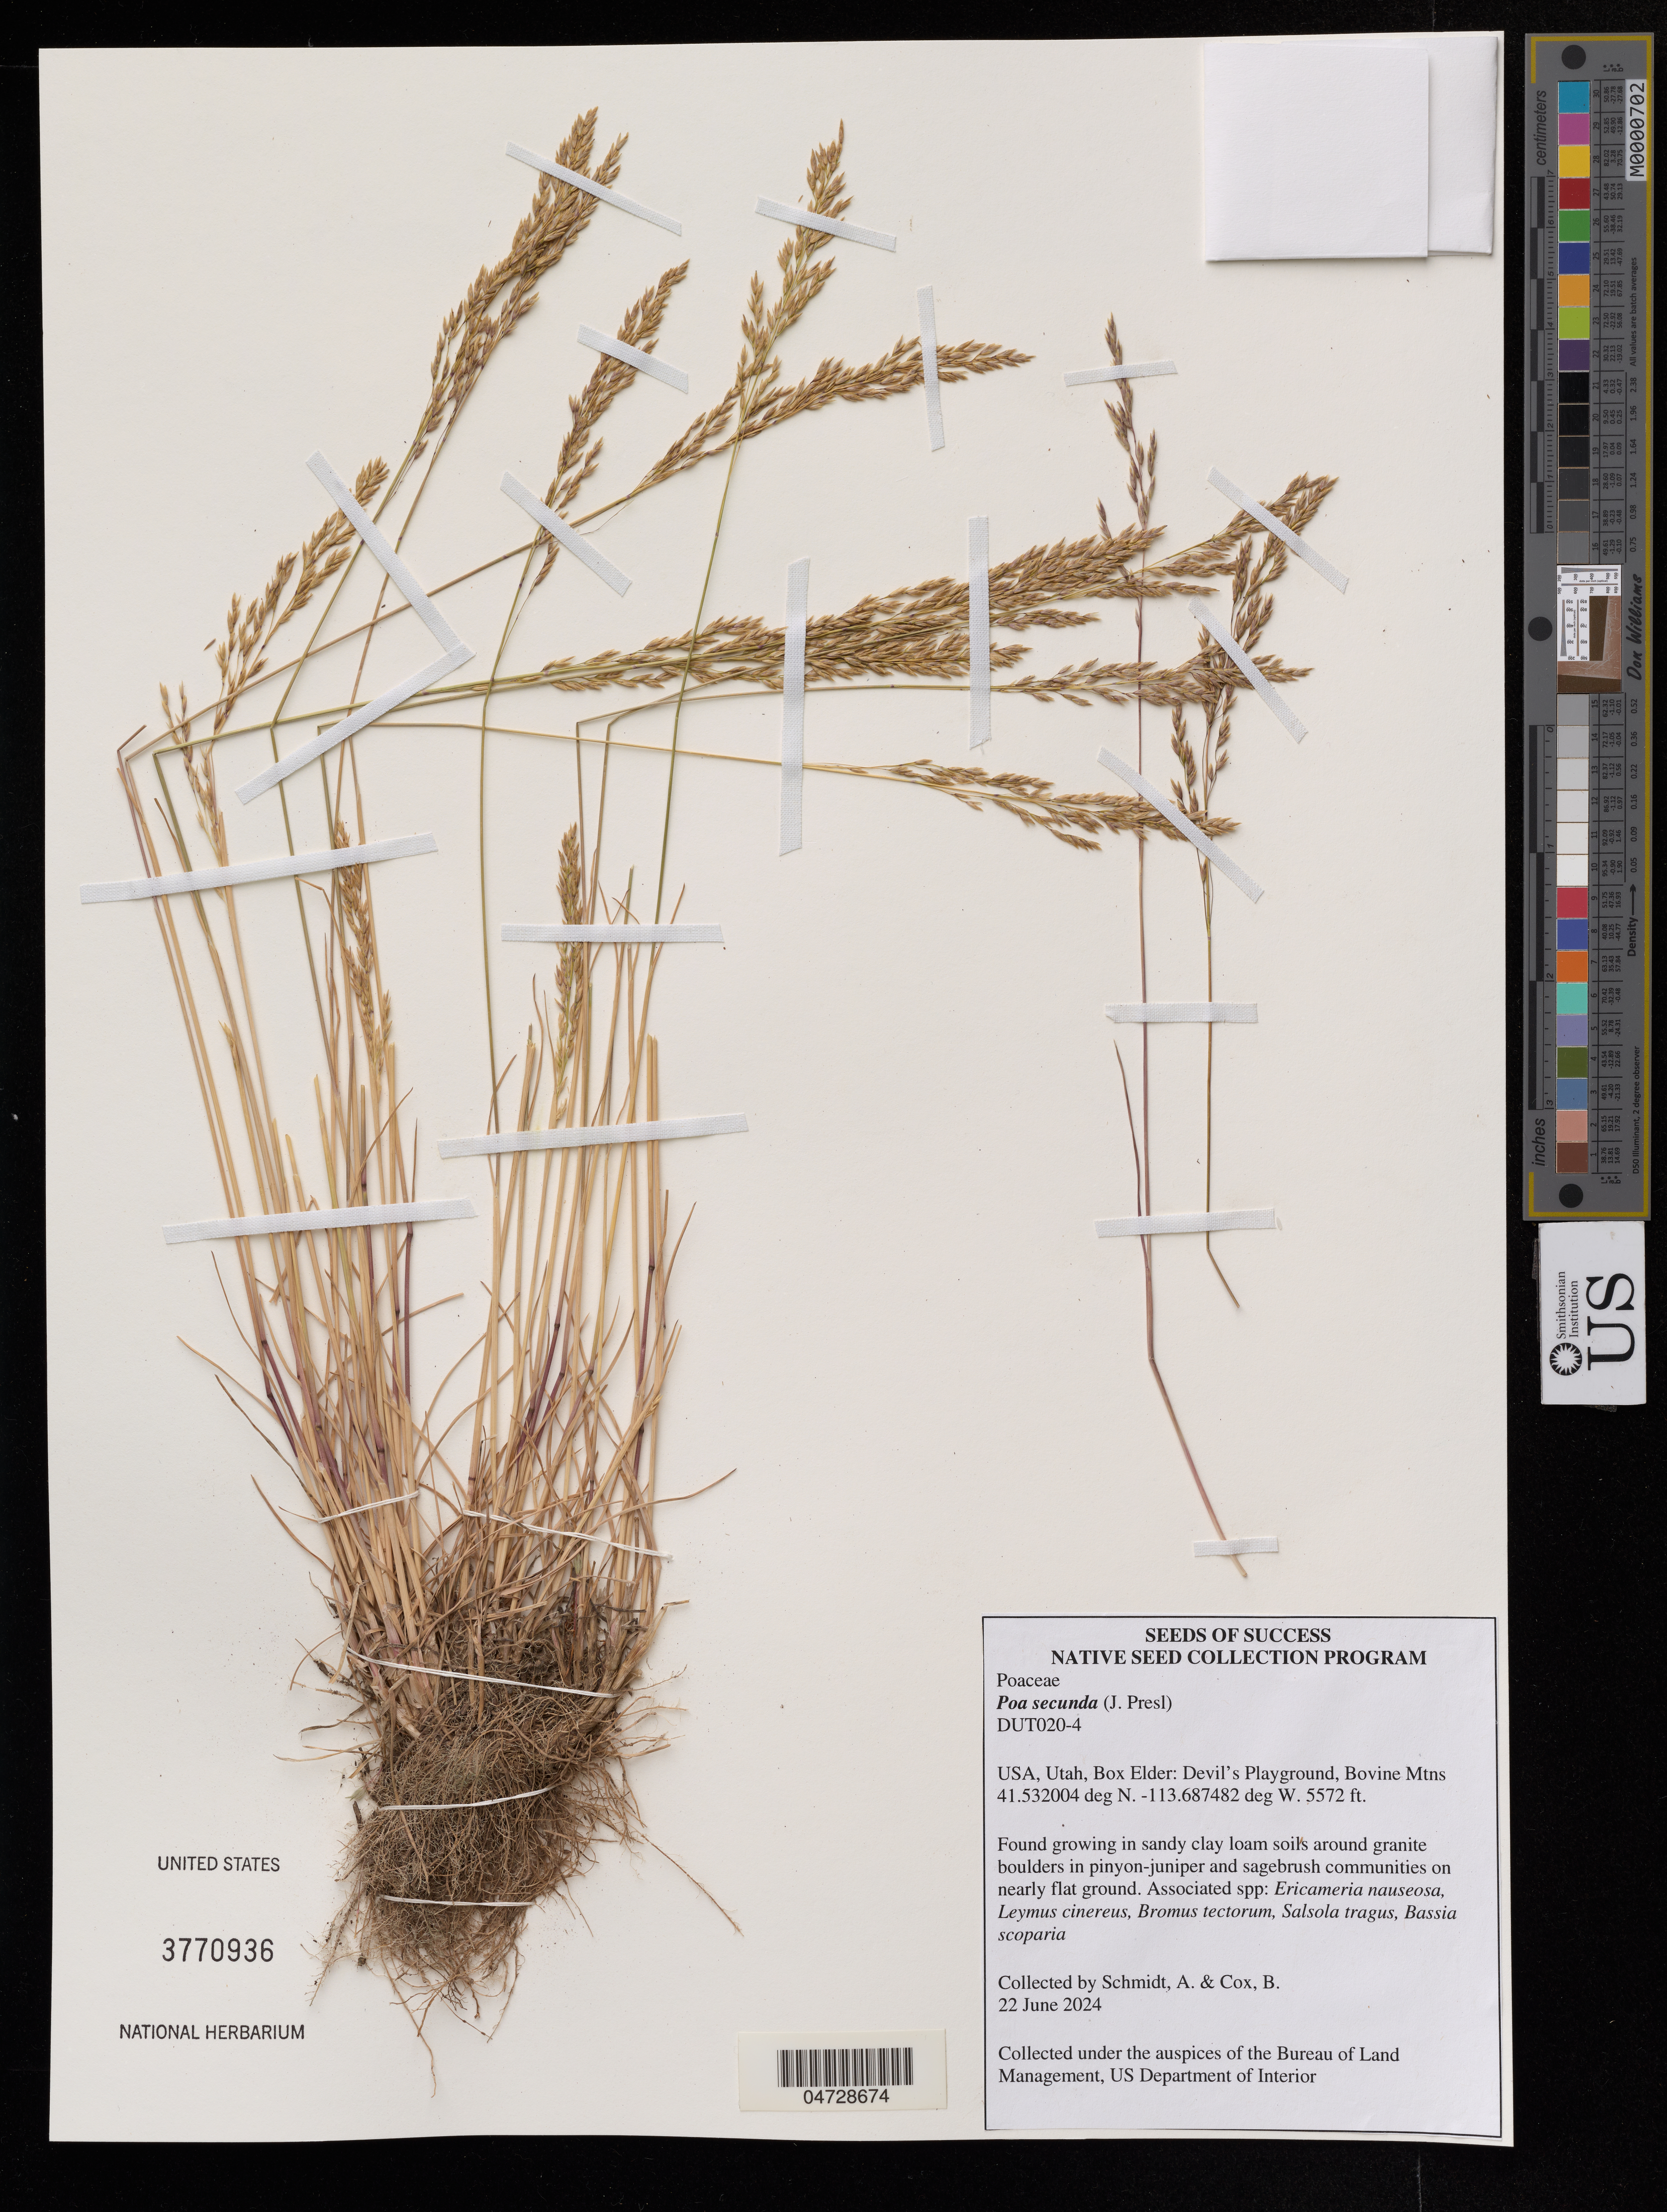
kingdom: Plantae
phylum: Tracheophyta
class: Liliopsida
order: Poales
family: Poaceae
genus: Poa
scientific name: Poa secunda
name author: J. Presl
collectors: A. Schmidt & B. Cox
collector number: DUT020-4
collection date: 2024-06-22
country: United States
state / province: Utah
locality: Box Elder: Devil's Playground, Bovine Mtns.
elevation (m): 1698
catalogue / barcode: US 3770936